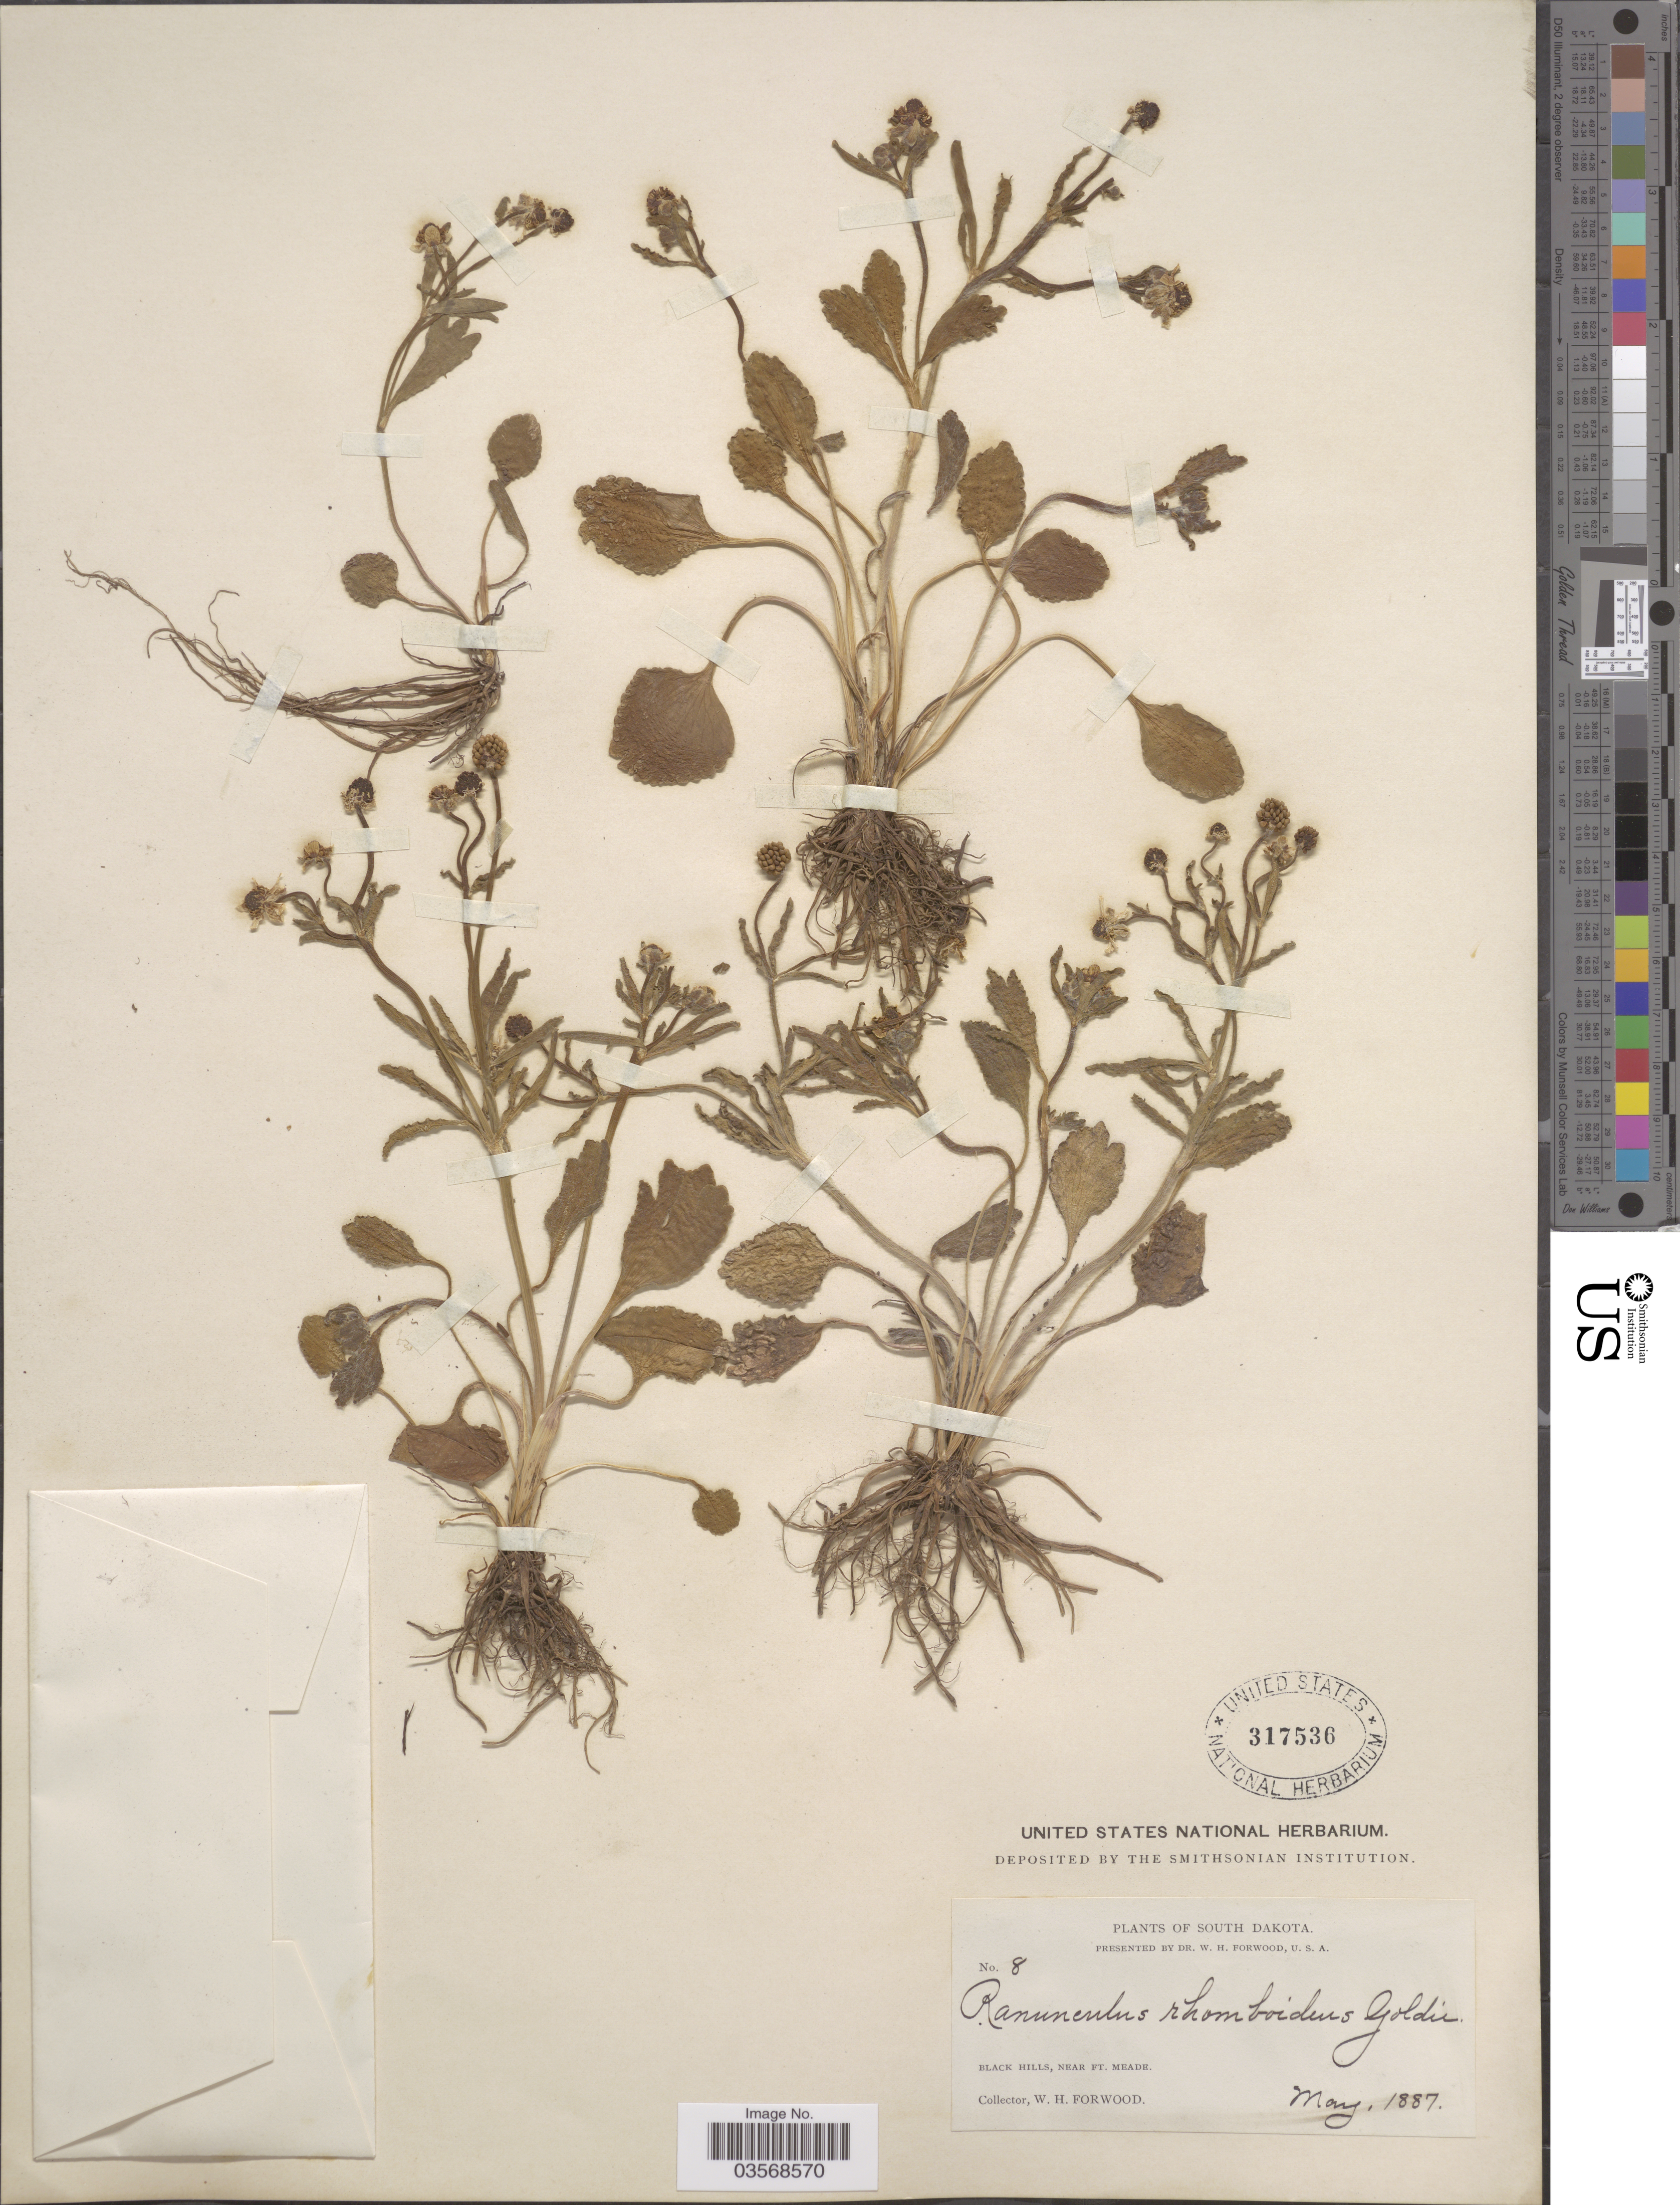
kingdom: Plantae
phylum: Tracheophyta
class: Magnoliopsida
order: Ranunculales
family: Ranunculaceae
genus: Ranunculus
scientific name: Ranunculus ovalis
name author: Raf.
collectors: W. Forwood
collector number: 8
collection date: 1887-05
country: United States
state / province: South Dakota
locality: Black Hills, near Ft. Meade.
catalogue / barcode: US 317536